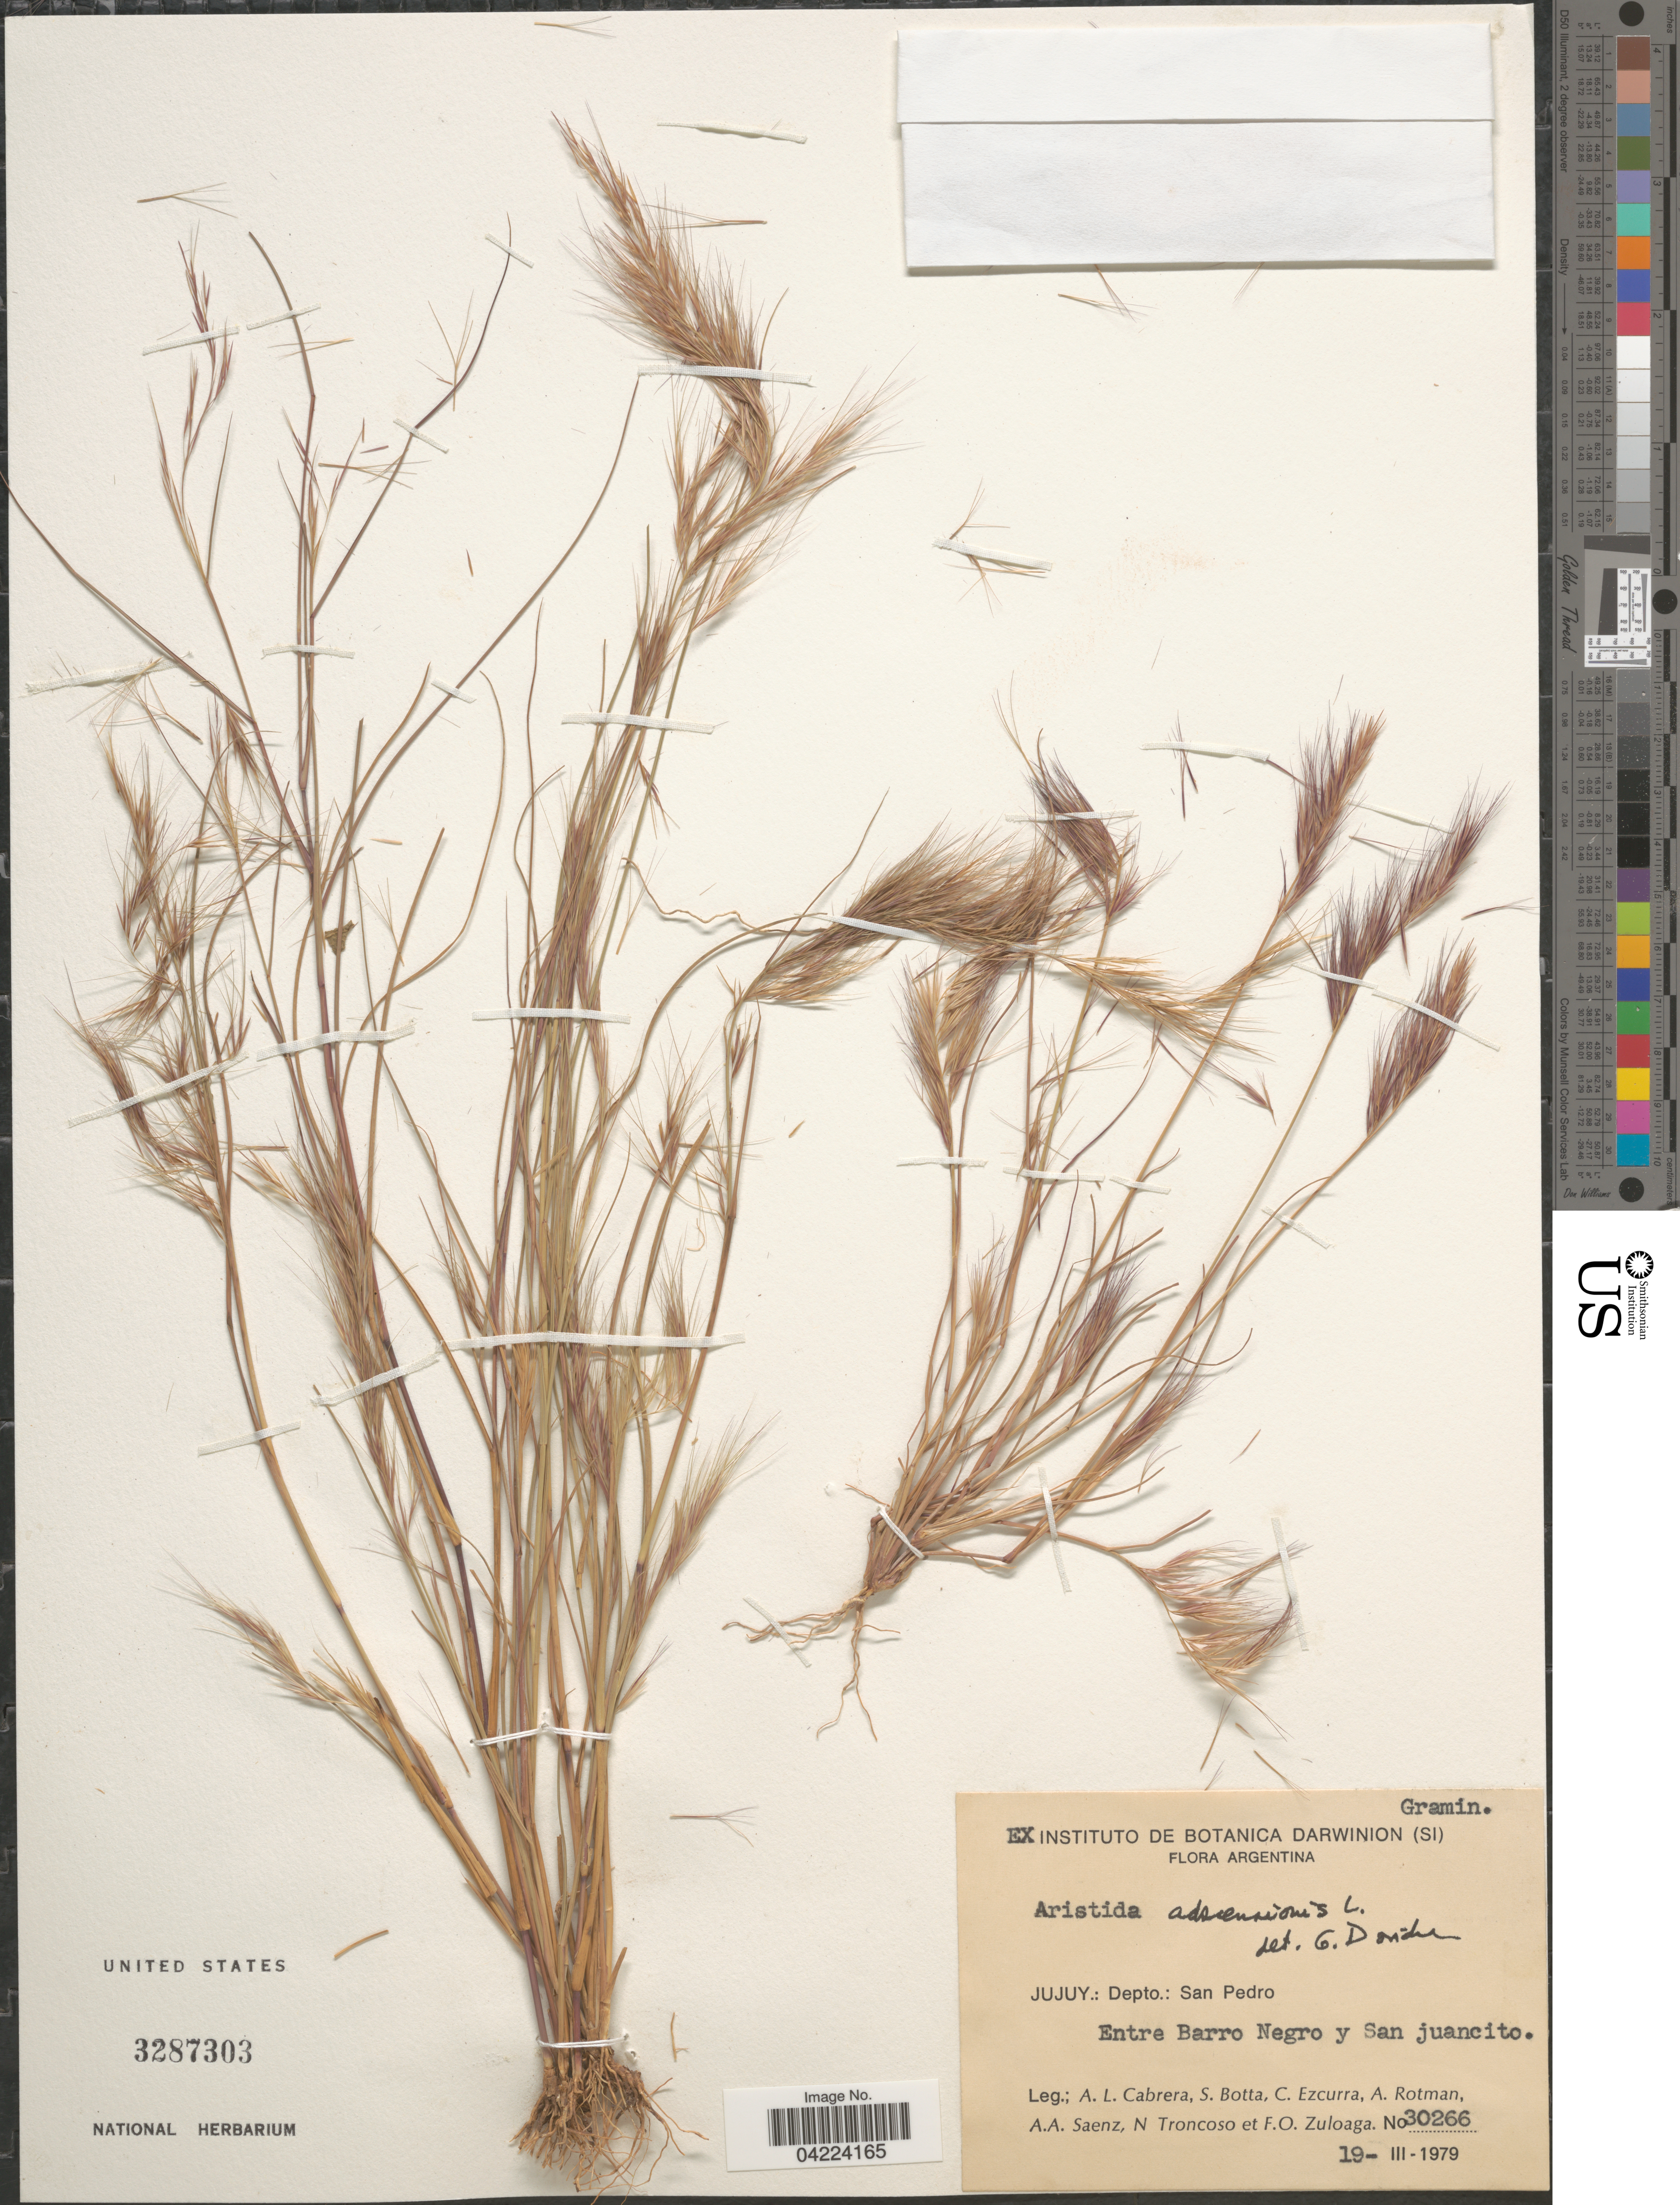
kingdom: Plantae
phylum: Tracheophyta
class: Liliopsida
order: Poales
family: Poaceae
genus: Aristida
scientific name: Aristida adscensionis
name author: L.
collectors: A. L. Cabrera, S. Botta, C. Ezcurra, A. D. Rotman & et al.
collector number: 30266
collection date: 1979-03-19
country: Argentina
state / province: Jujuy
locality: Depto.: San Pedro. Entre Barro Negro y San juancito.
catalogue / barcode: US 3287303